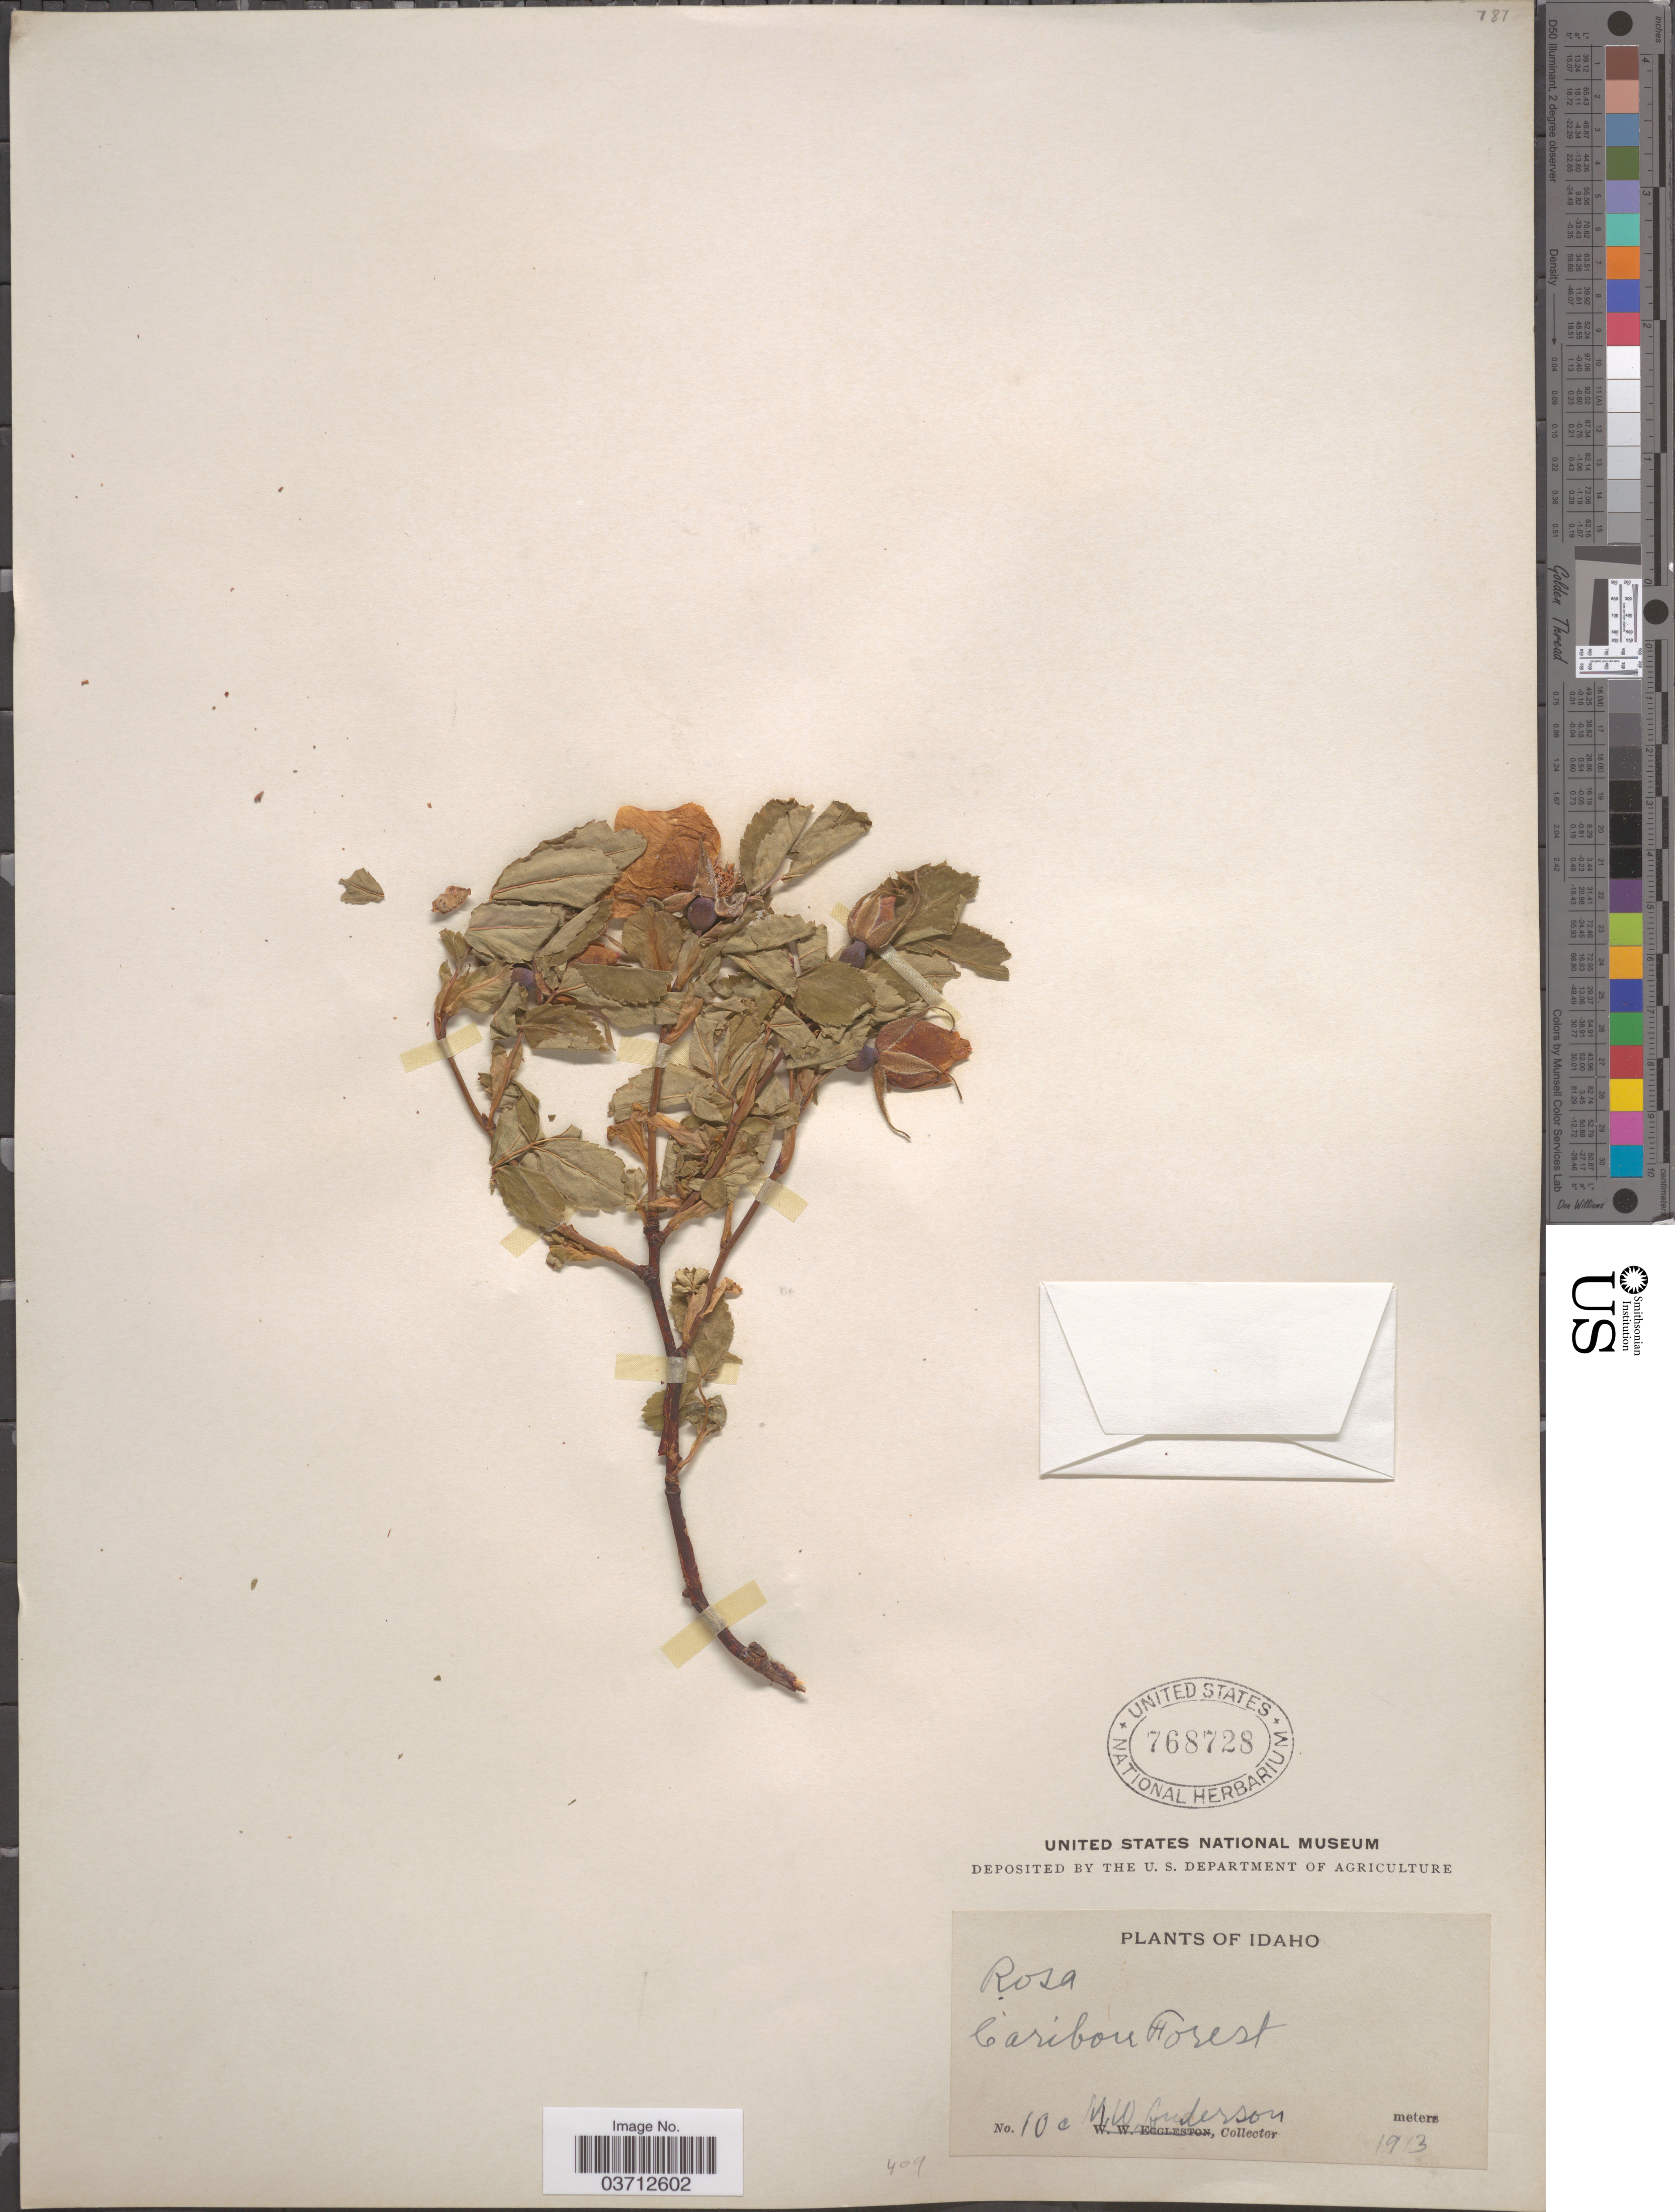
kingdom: Plantae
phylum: Tracheophyta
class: Magnoliopsida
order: Rosales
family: Rosaceae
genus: Rosa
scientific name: Rosa sp.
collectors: M. Anderson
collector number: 10c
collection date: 1913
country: United States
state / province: Idaho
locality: Caribou Forest.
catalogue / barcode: US 768728